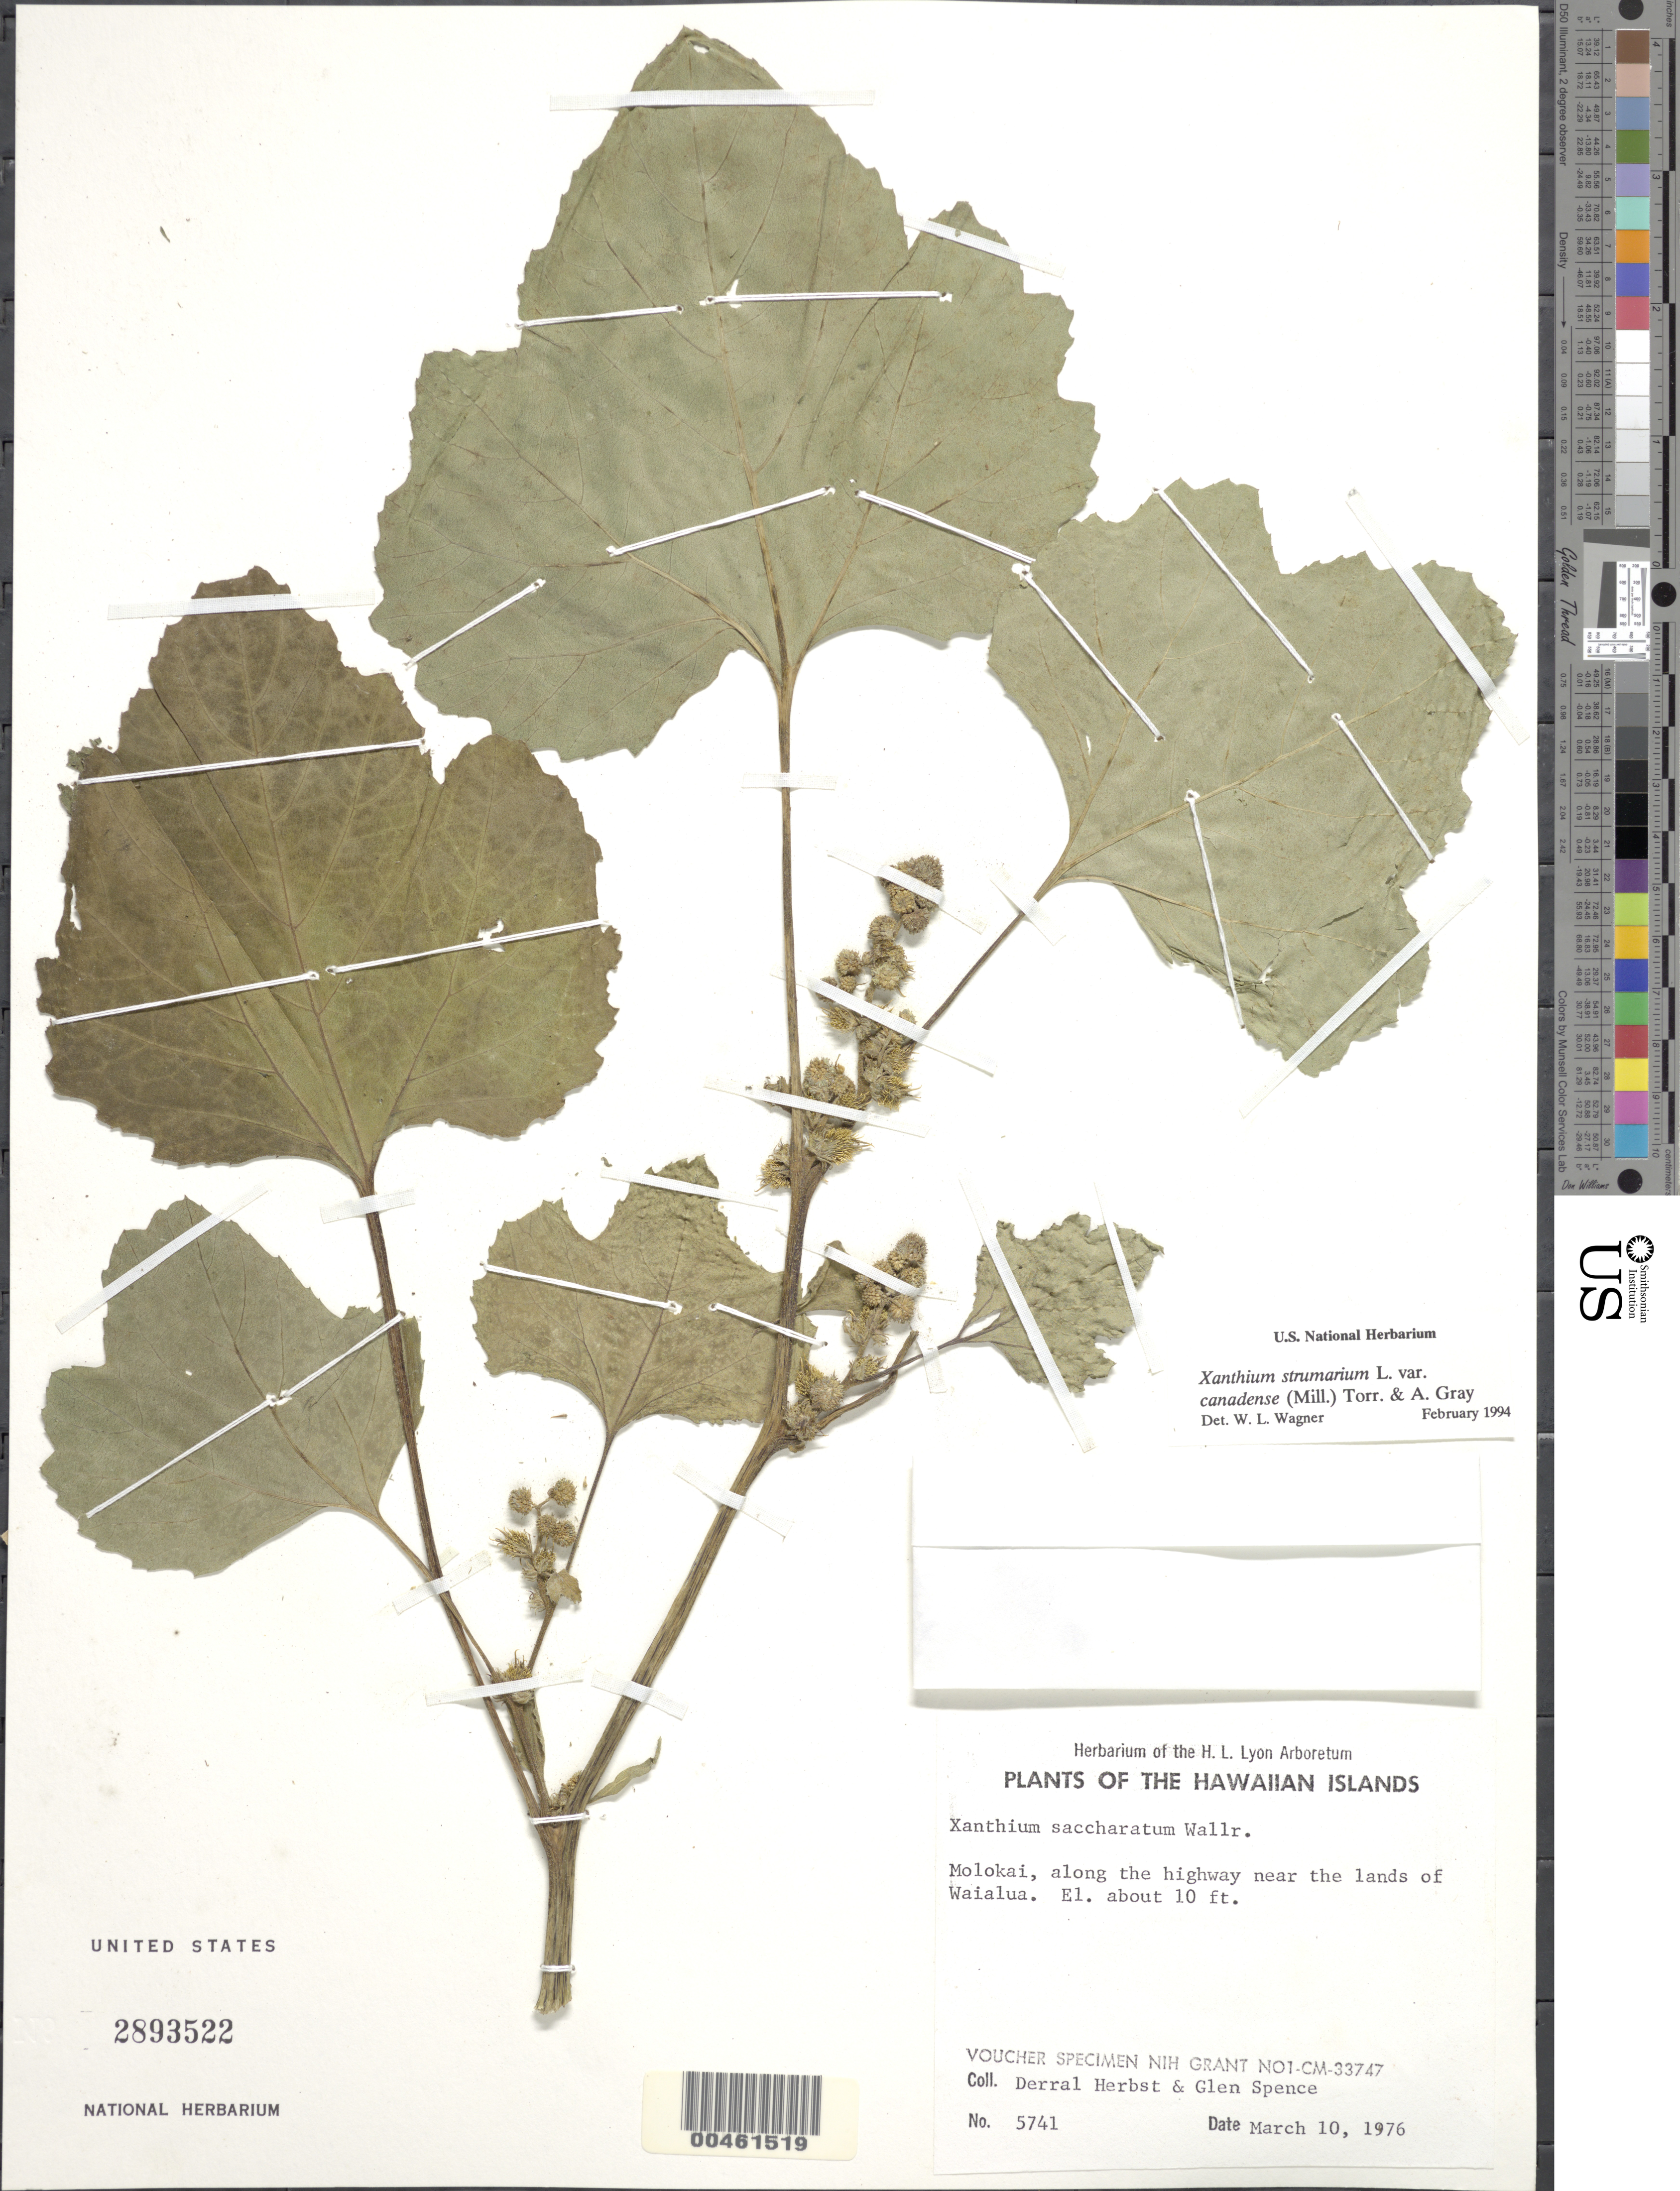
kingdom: Plantae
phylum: Tracheophyta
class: Magnoliopsida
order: Asterales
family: Asteraceae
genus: Xanthium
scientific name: Xanthium strumarium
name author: L.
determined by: Wagner, W. L., (BOT), Smithsonian Institution - National Museum of Natural History (UNITED STATES)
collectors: D. R. Herbst & G. Spence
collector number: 5741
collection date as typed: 10 Mar 1976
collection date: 1976-03-10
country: United States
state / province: Hawaii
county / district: Maui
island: Moloka'i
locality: along the highway near the lands of Waialua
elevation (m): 3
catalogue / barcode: US 2893522